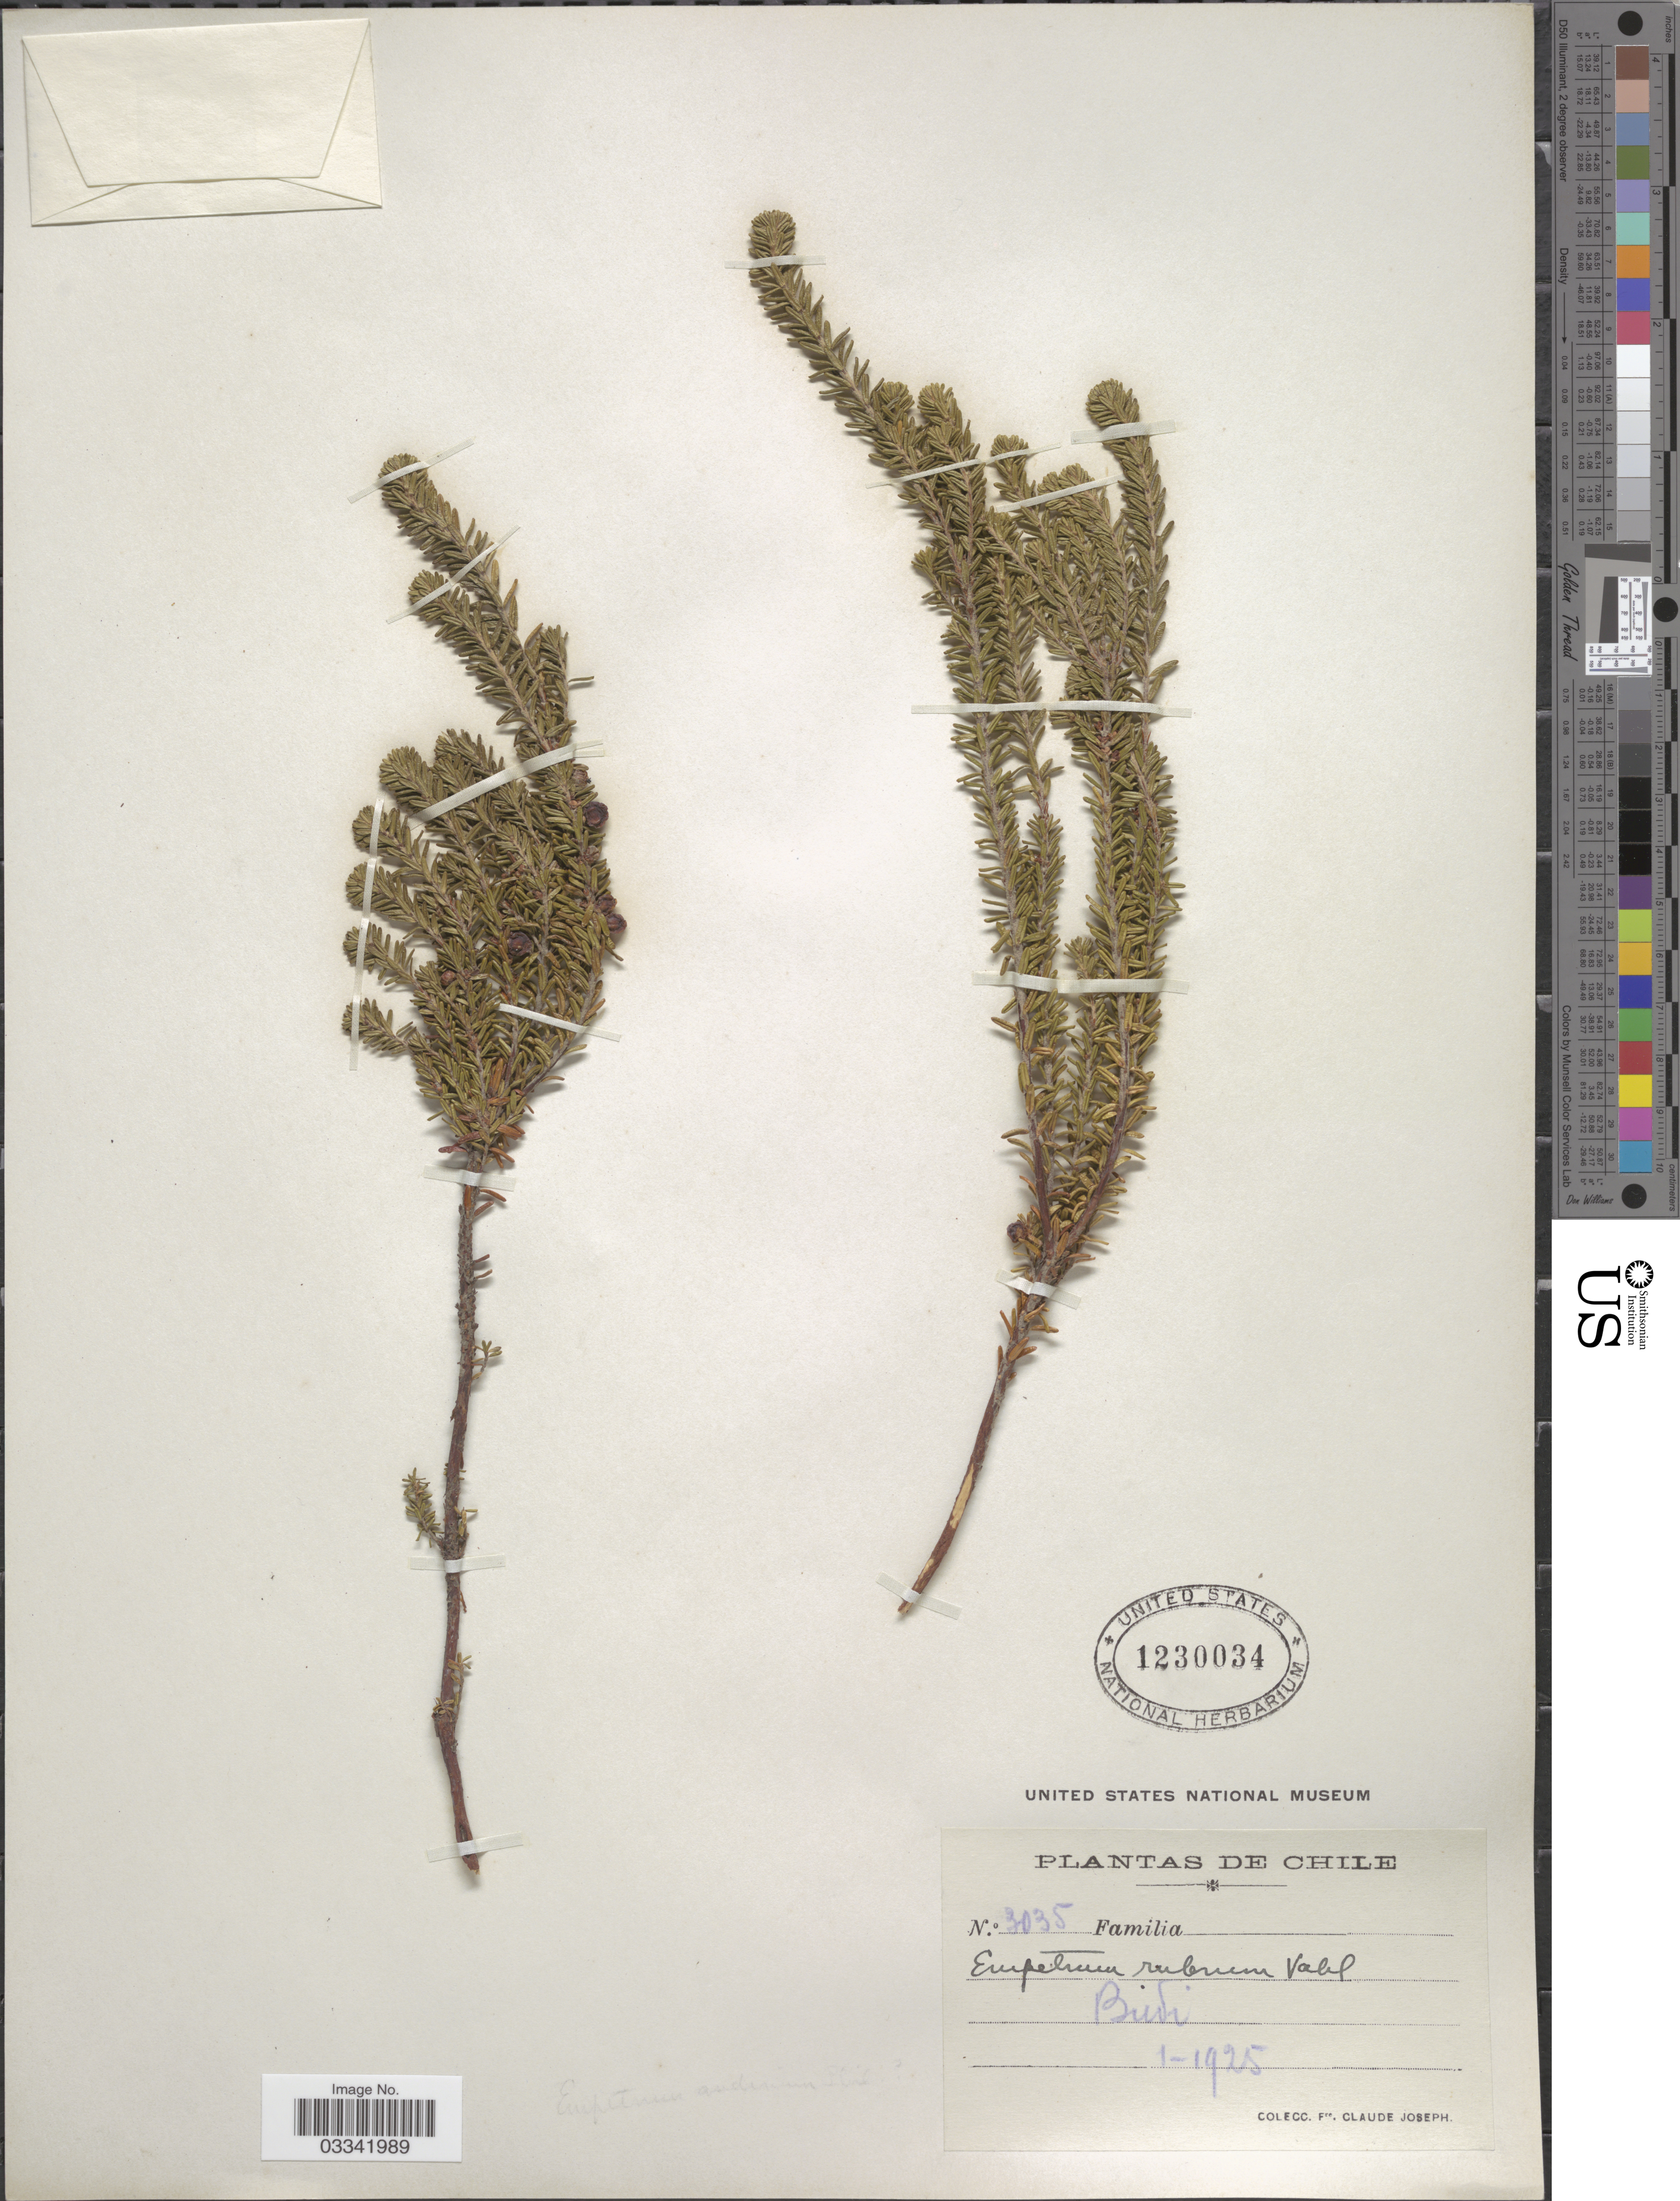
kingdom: Plantae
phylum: Tracheophyta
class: Magnoliopsida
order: Ericales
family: Ericaceae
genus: Empetrum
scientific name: Empetrum rubrum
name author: Vahl ex Willd.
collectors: Bro. Claude-Joseph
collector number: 3035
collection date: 1925-01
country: Chile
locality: Budi.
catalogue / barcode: US 1230034